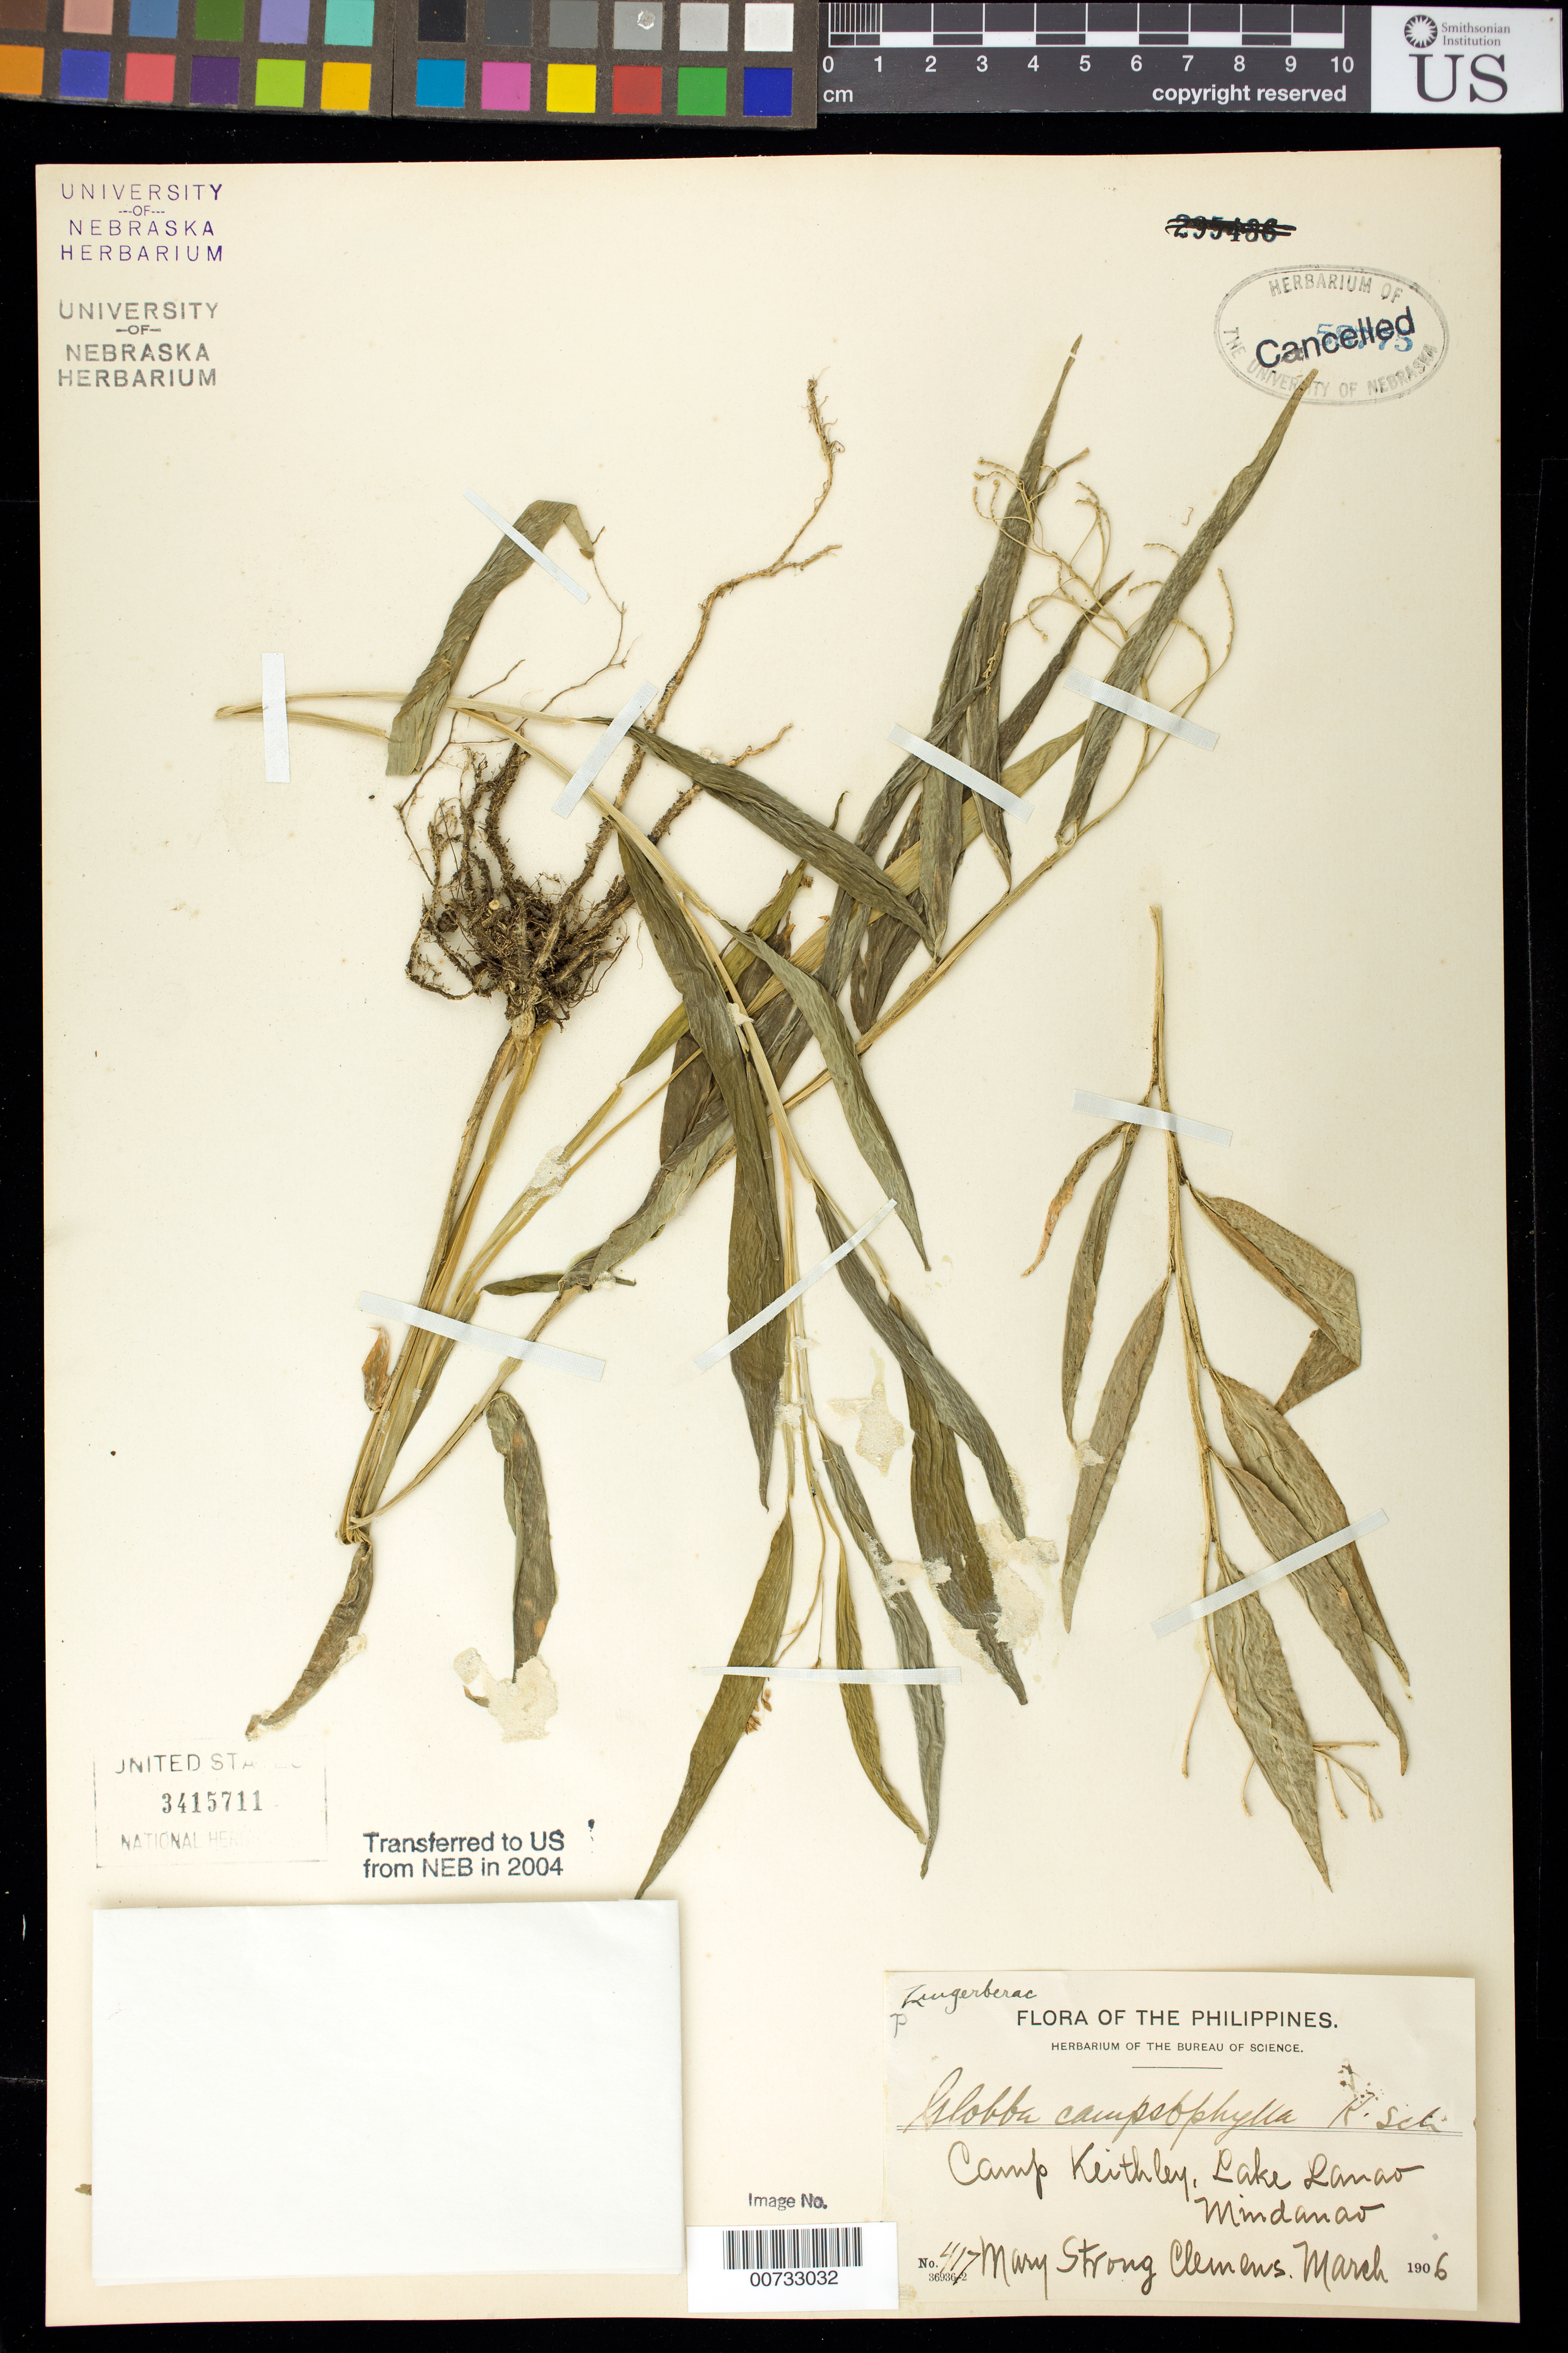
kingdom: Plantae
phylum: Tracheophyta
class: Liliopsida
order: Zingiberales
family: Zingiberaceae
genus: Globba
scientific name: Globba campsophylla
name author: K. Schum.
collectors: M. S. Clemens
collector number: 417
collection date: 1906-03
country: Philippines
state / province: Muslim Mindanao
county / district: Lanao del Sur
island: Mindanao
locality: Camp Keithley, Lake Lanao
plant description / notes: Transferred from University of Nebraska herbarium (NEB) in 2004; 58775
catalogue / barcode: US 3415711